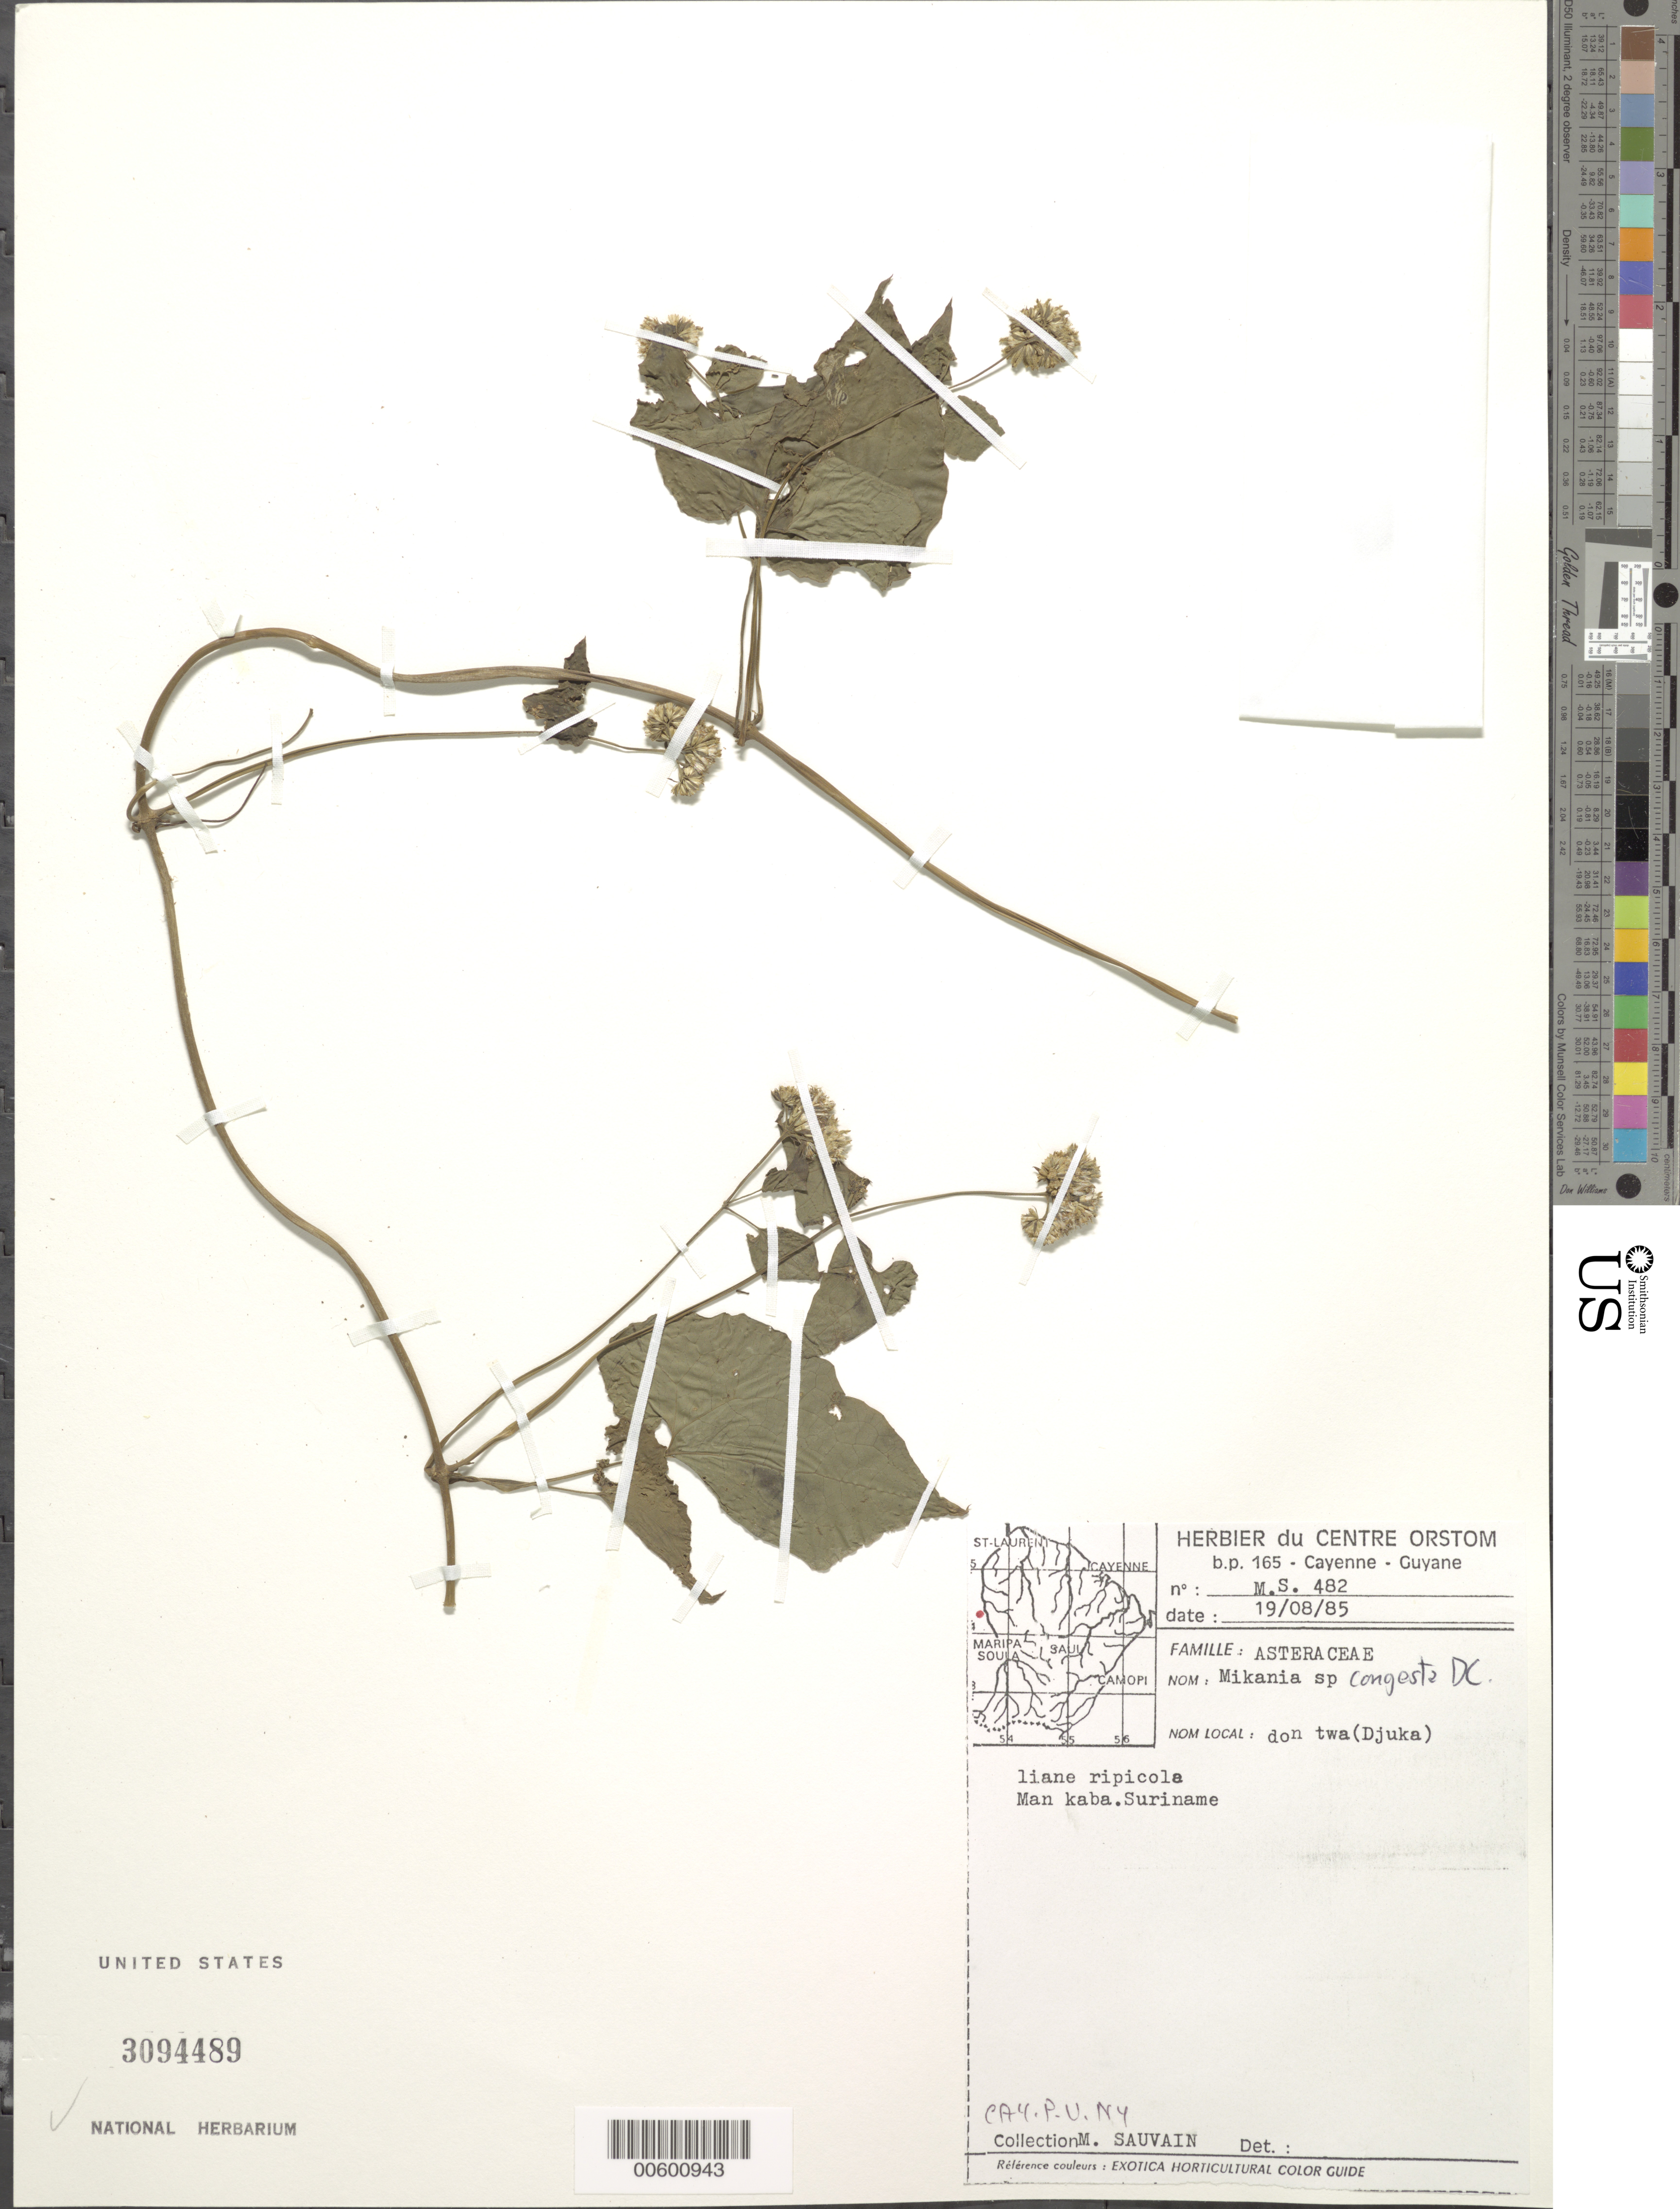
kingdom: Plantae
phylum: Tracheophyta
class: Magnoliopsida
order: Asterales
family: Asteraceae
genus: Mikania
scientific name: Mikania congesta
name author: DC.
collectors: M. Sauvain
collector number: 482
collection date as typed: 19-Aug-85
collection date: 1985-08-19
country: Suriname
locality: Saut Mankaba Soula, Bassin du Maroni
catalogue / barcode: US 3094489